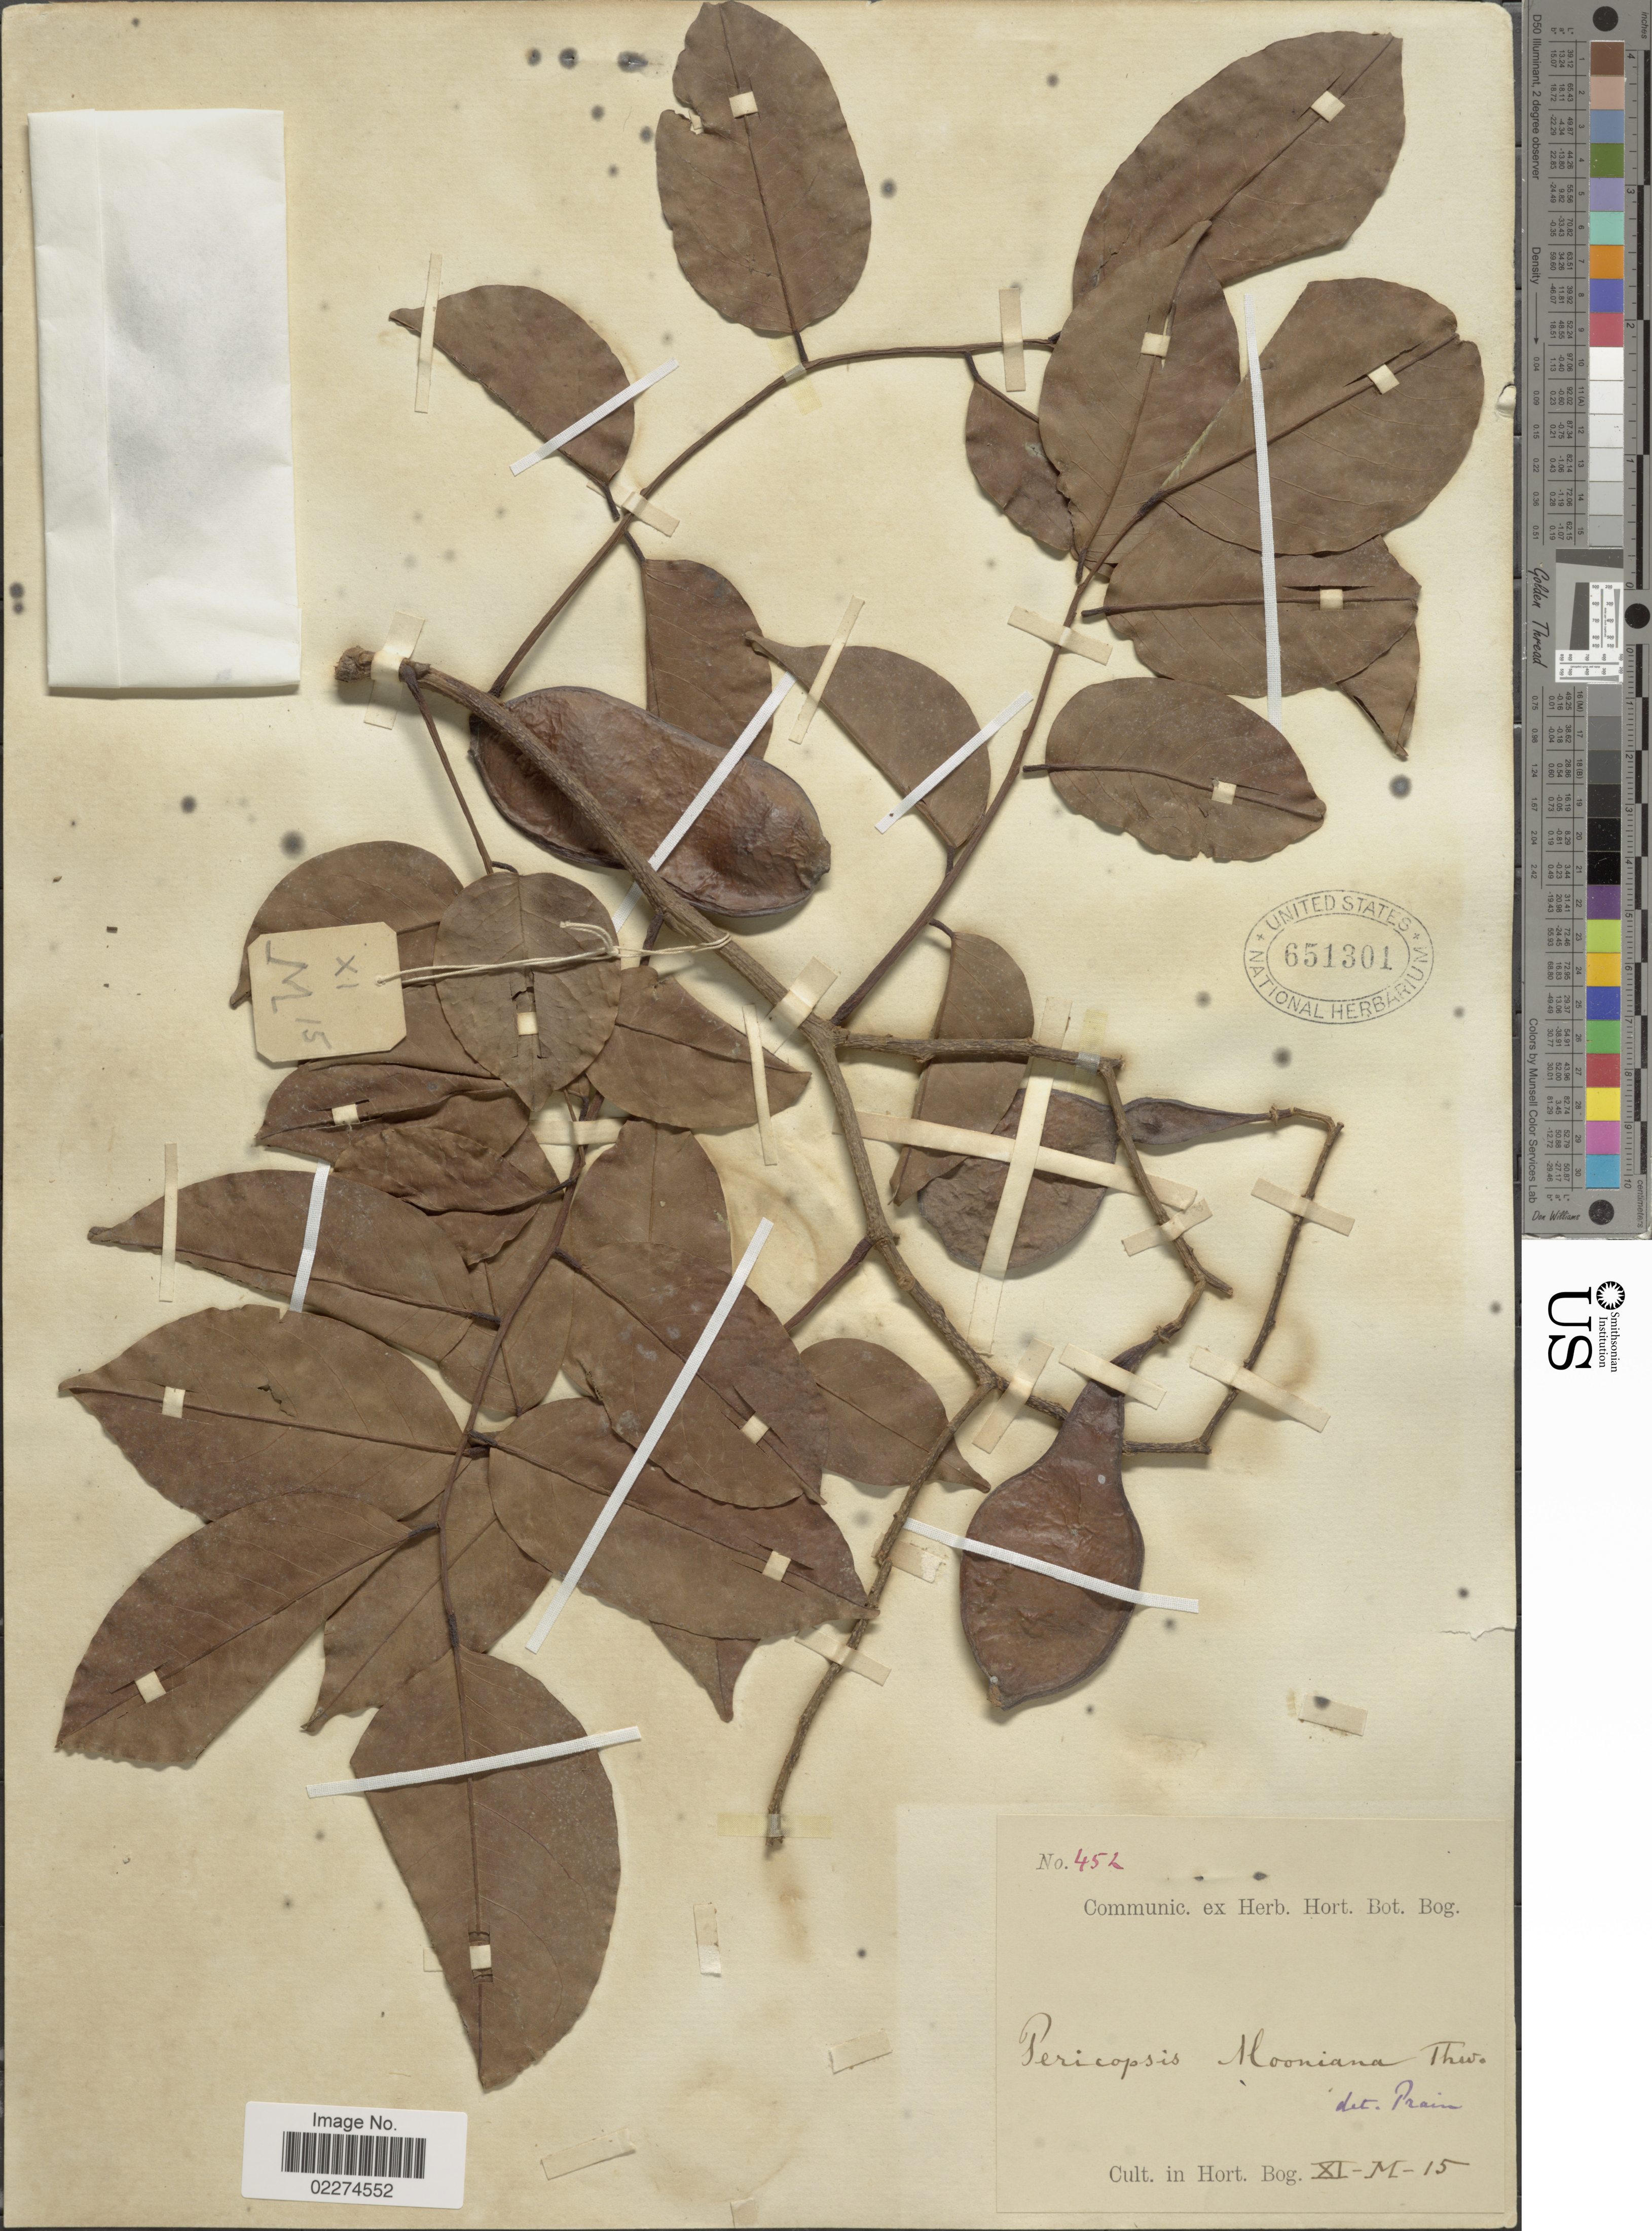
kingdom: Plantae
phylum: Tracheophyta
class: Magnoliopsida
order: Fabales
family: Fabaceae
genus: Pericopsis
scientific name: Pericopsis mooniana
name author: Thwaites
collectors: Cult. In Hort. Bog.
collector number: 452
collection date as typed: Transcribed d/m/y: /11/15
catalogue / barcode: US 651301